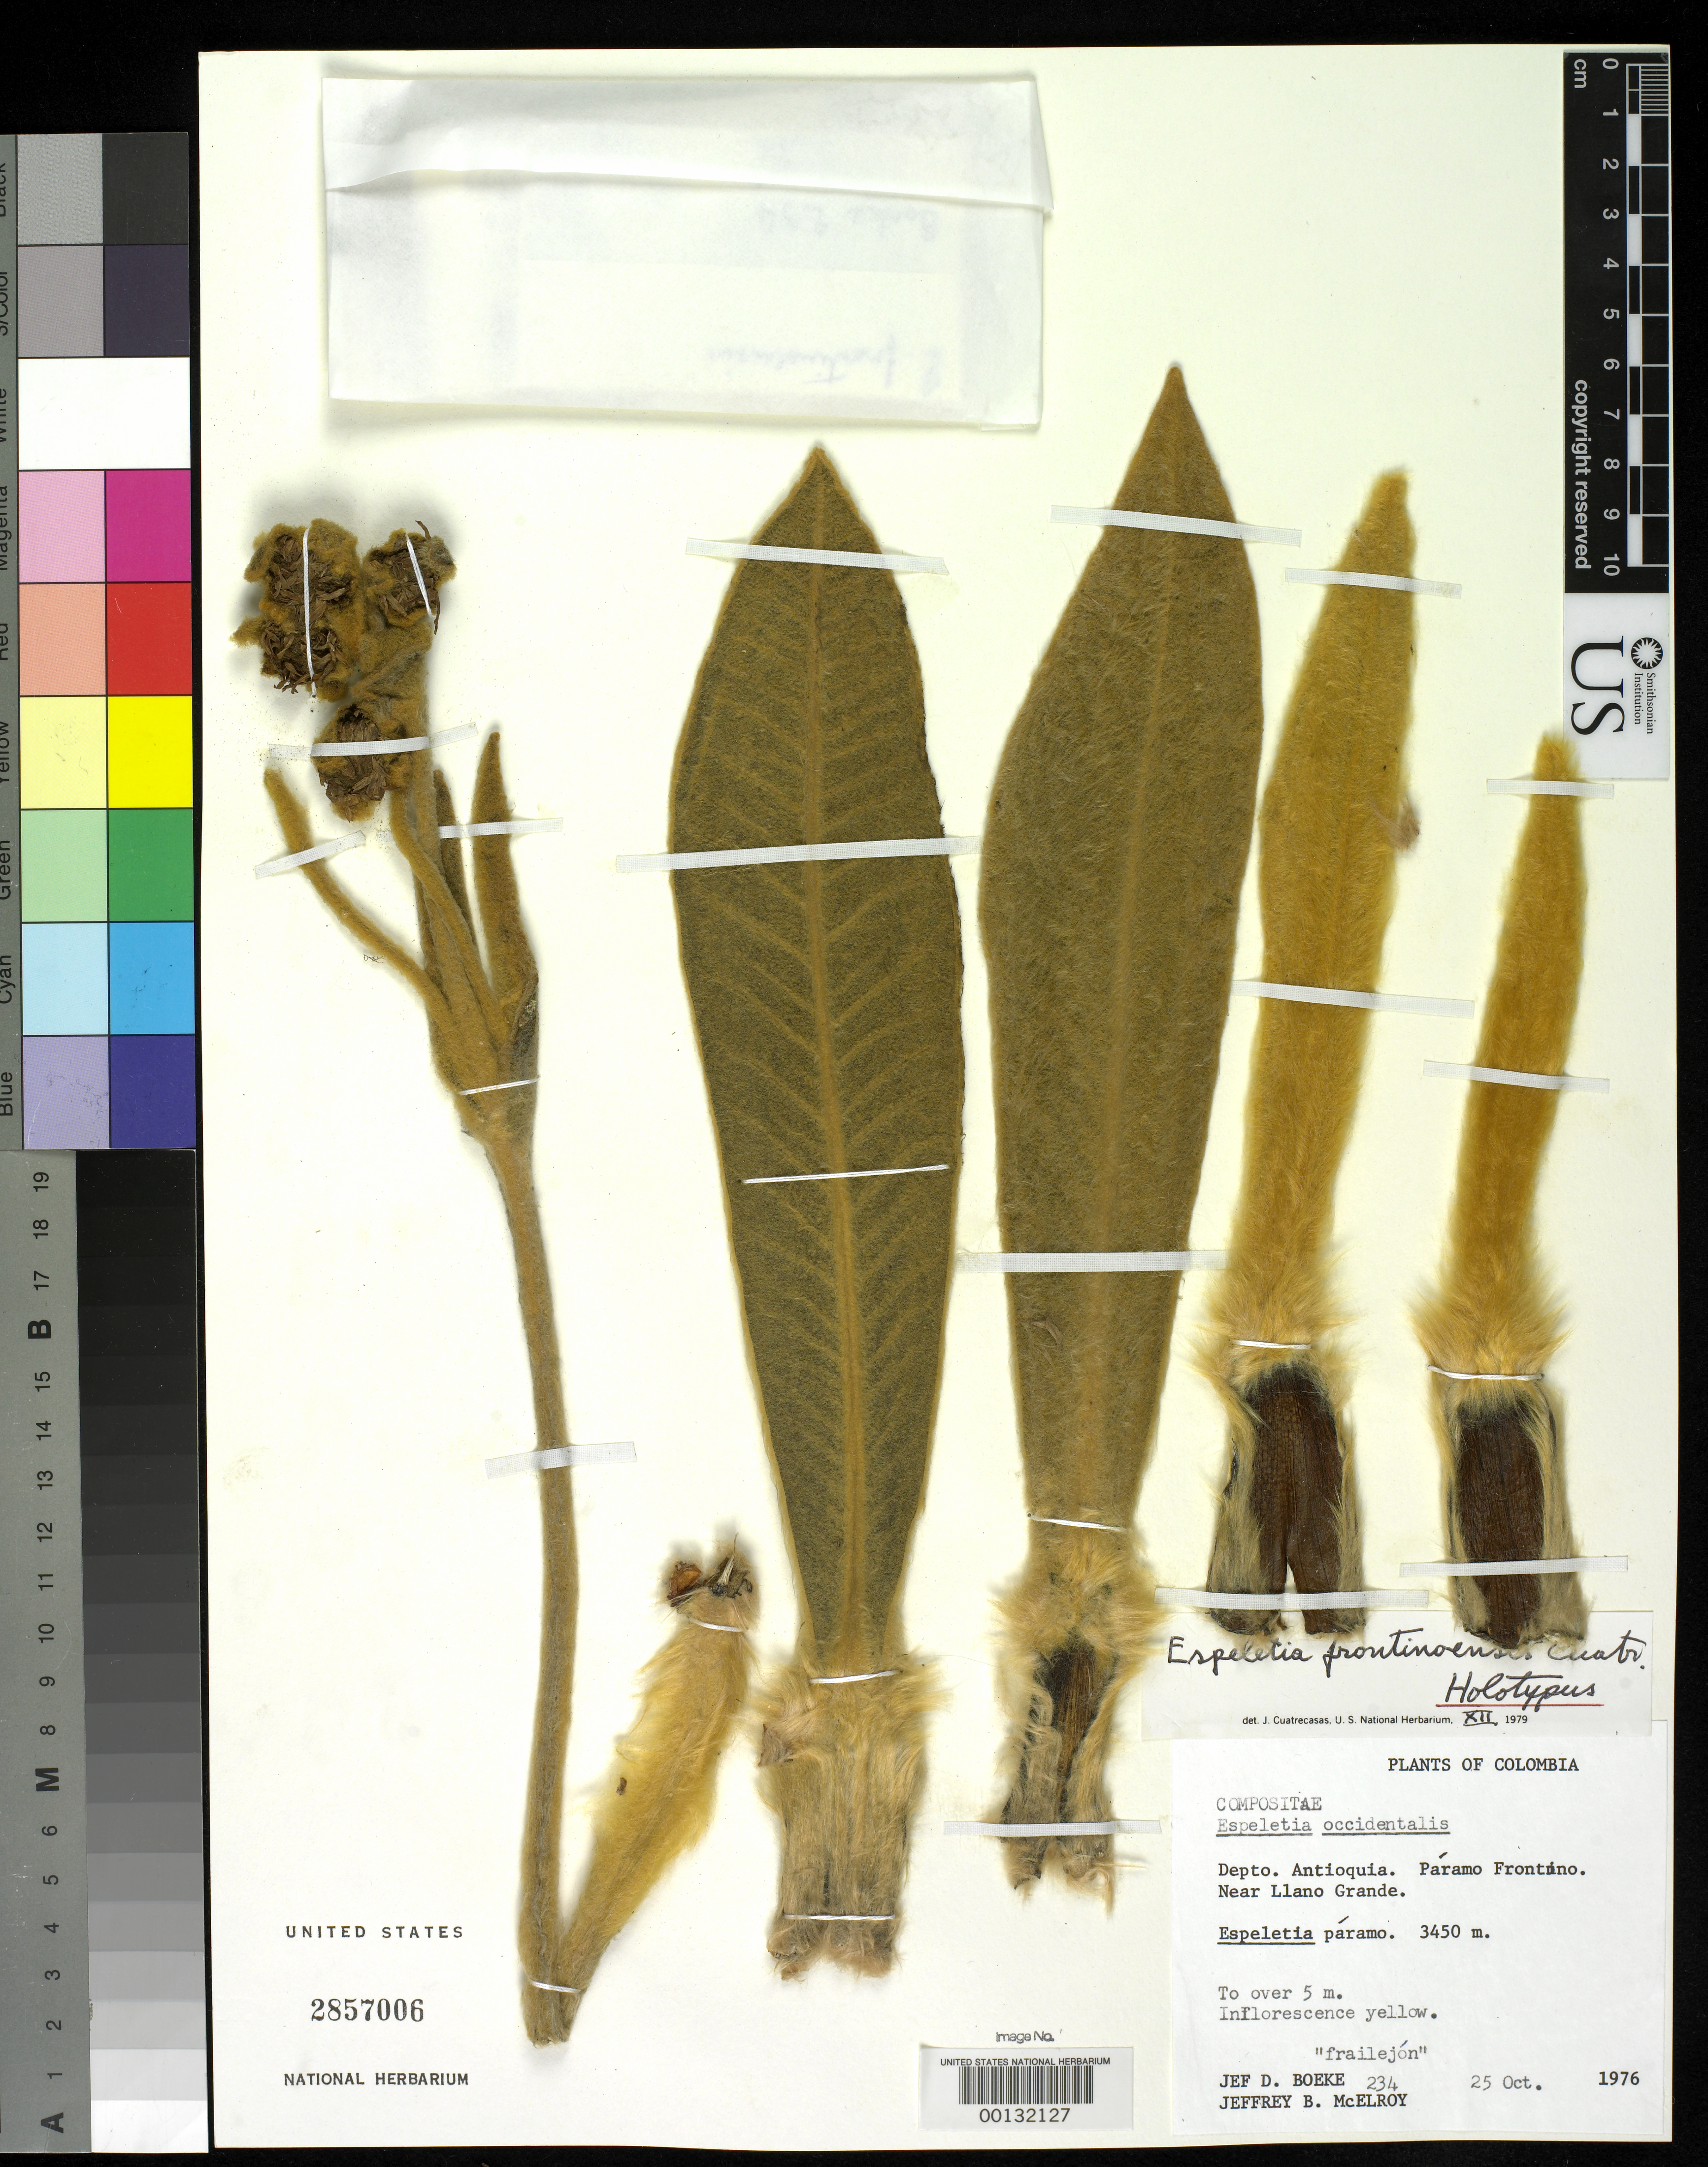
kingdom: Plantae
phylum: Tracheophyta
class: Magnoliopsida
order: Asterales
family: Asteraceae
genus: Espeletia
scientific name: Espeletia frontinoensis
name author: Cuatrec.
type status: Holotype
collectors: J. D. Boeke & J. B. McElroy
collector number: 234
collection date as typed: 25 Oct 1976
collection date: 1976-10-26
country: Colombia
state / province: Antioquia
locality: Cordillera Occidental, Páramo de Frontino near Llano Grande.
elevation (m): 3450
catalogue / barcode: US 2857006